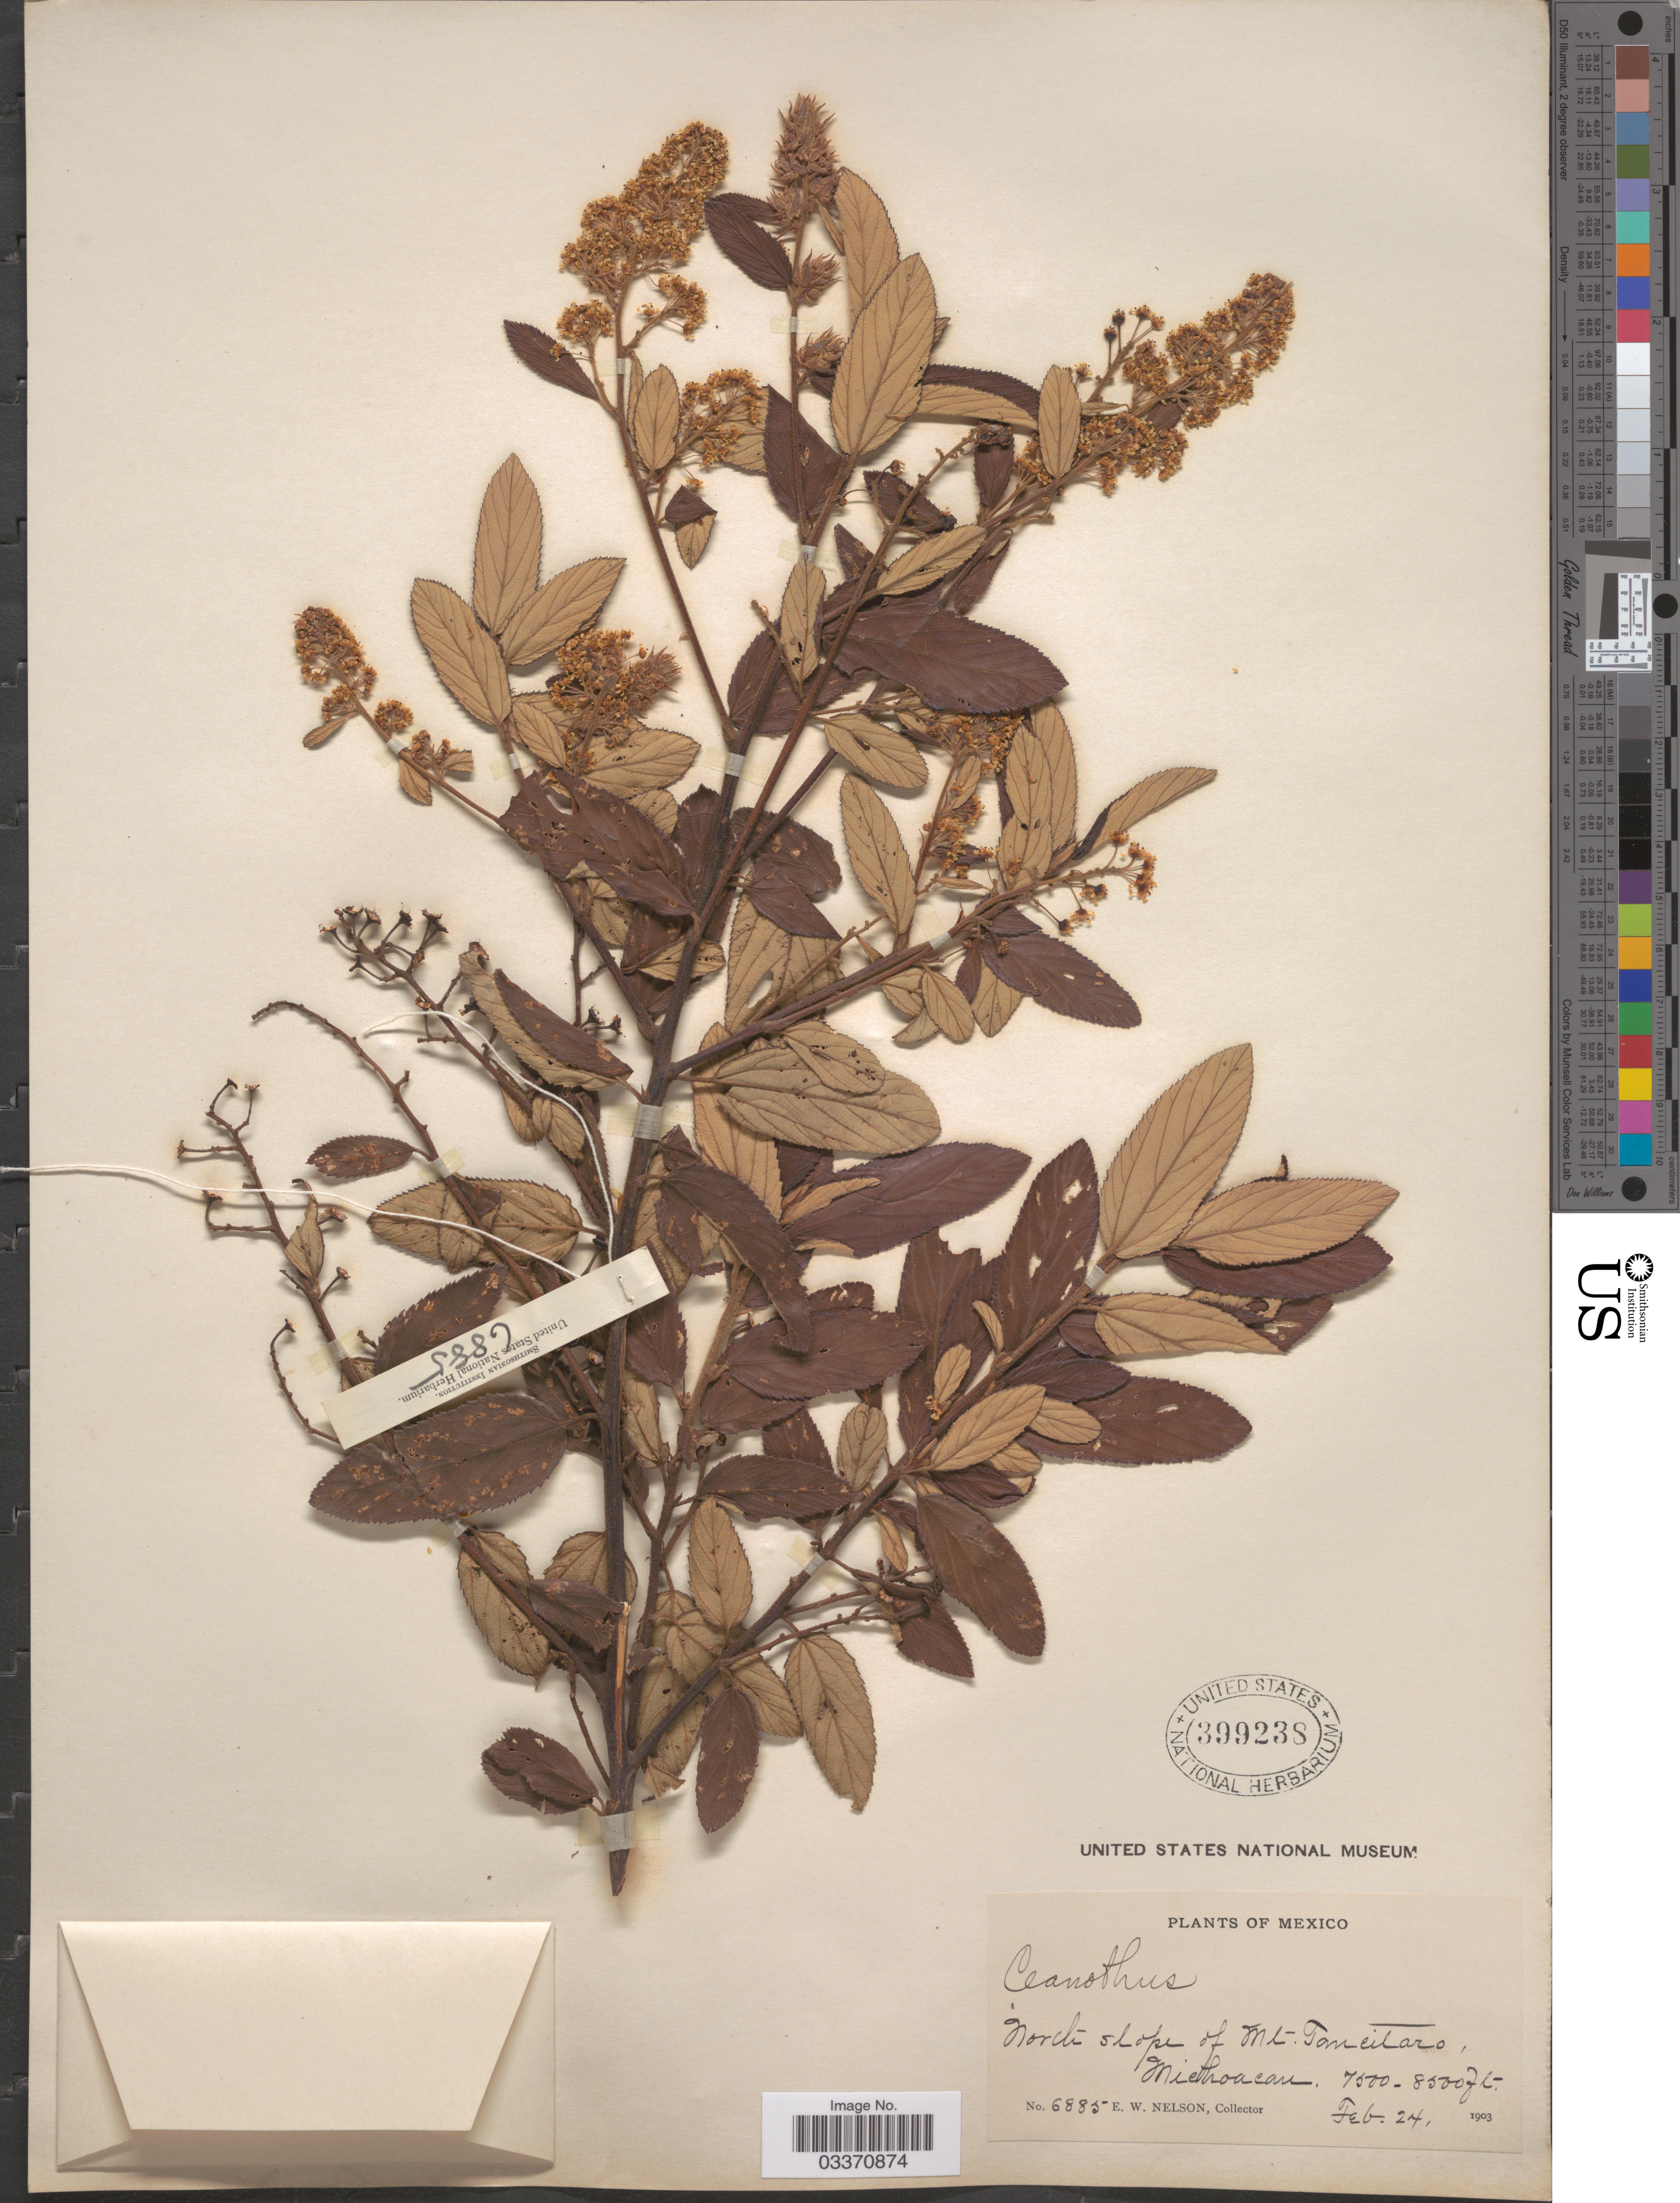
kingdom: Plantae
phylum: Tracheophyta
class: Magnoliopsida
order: Rosales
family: Rhamnaceae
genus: Ceanothus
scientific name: Ceanothus caeruleus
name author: Lag.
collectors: E. W. Nelson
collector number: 6885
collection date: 1903-02-24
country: Mexico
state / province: Michoacán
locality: North slope of Mt. Tancitaro.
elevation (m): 2286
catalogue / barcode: US 399238